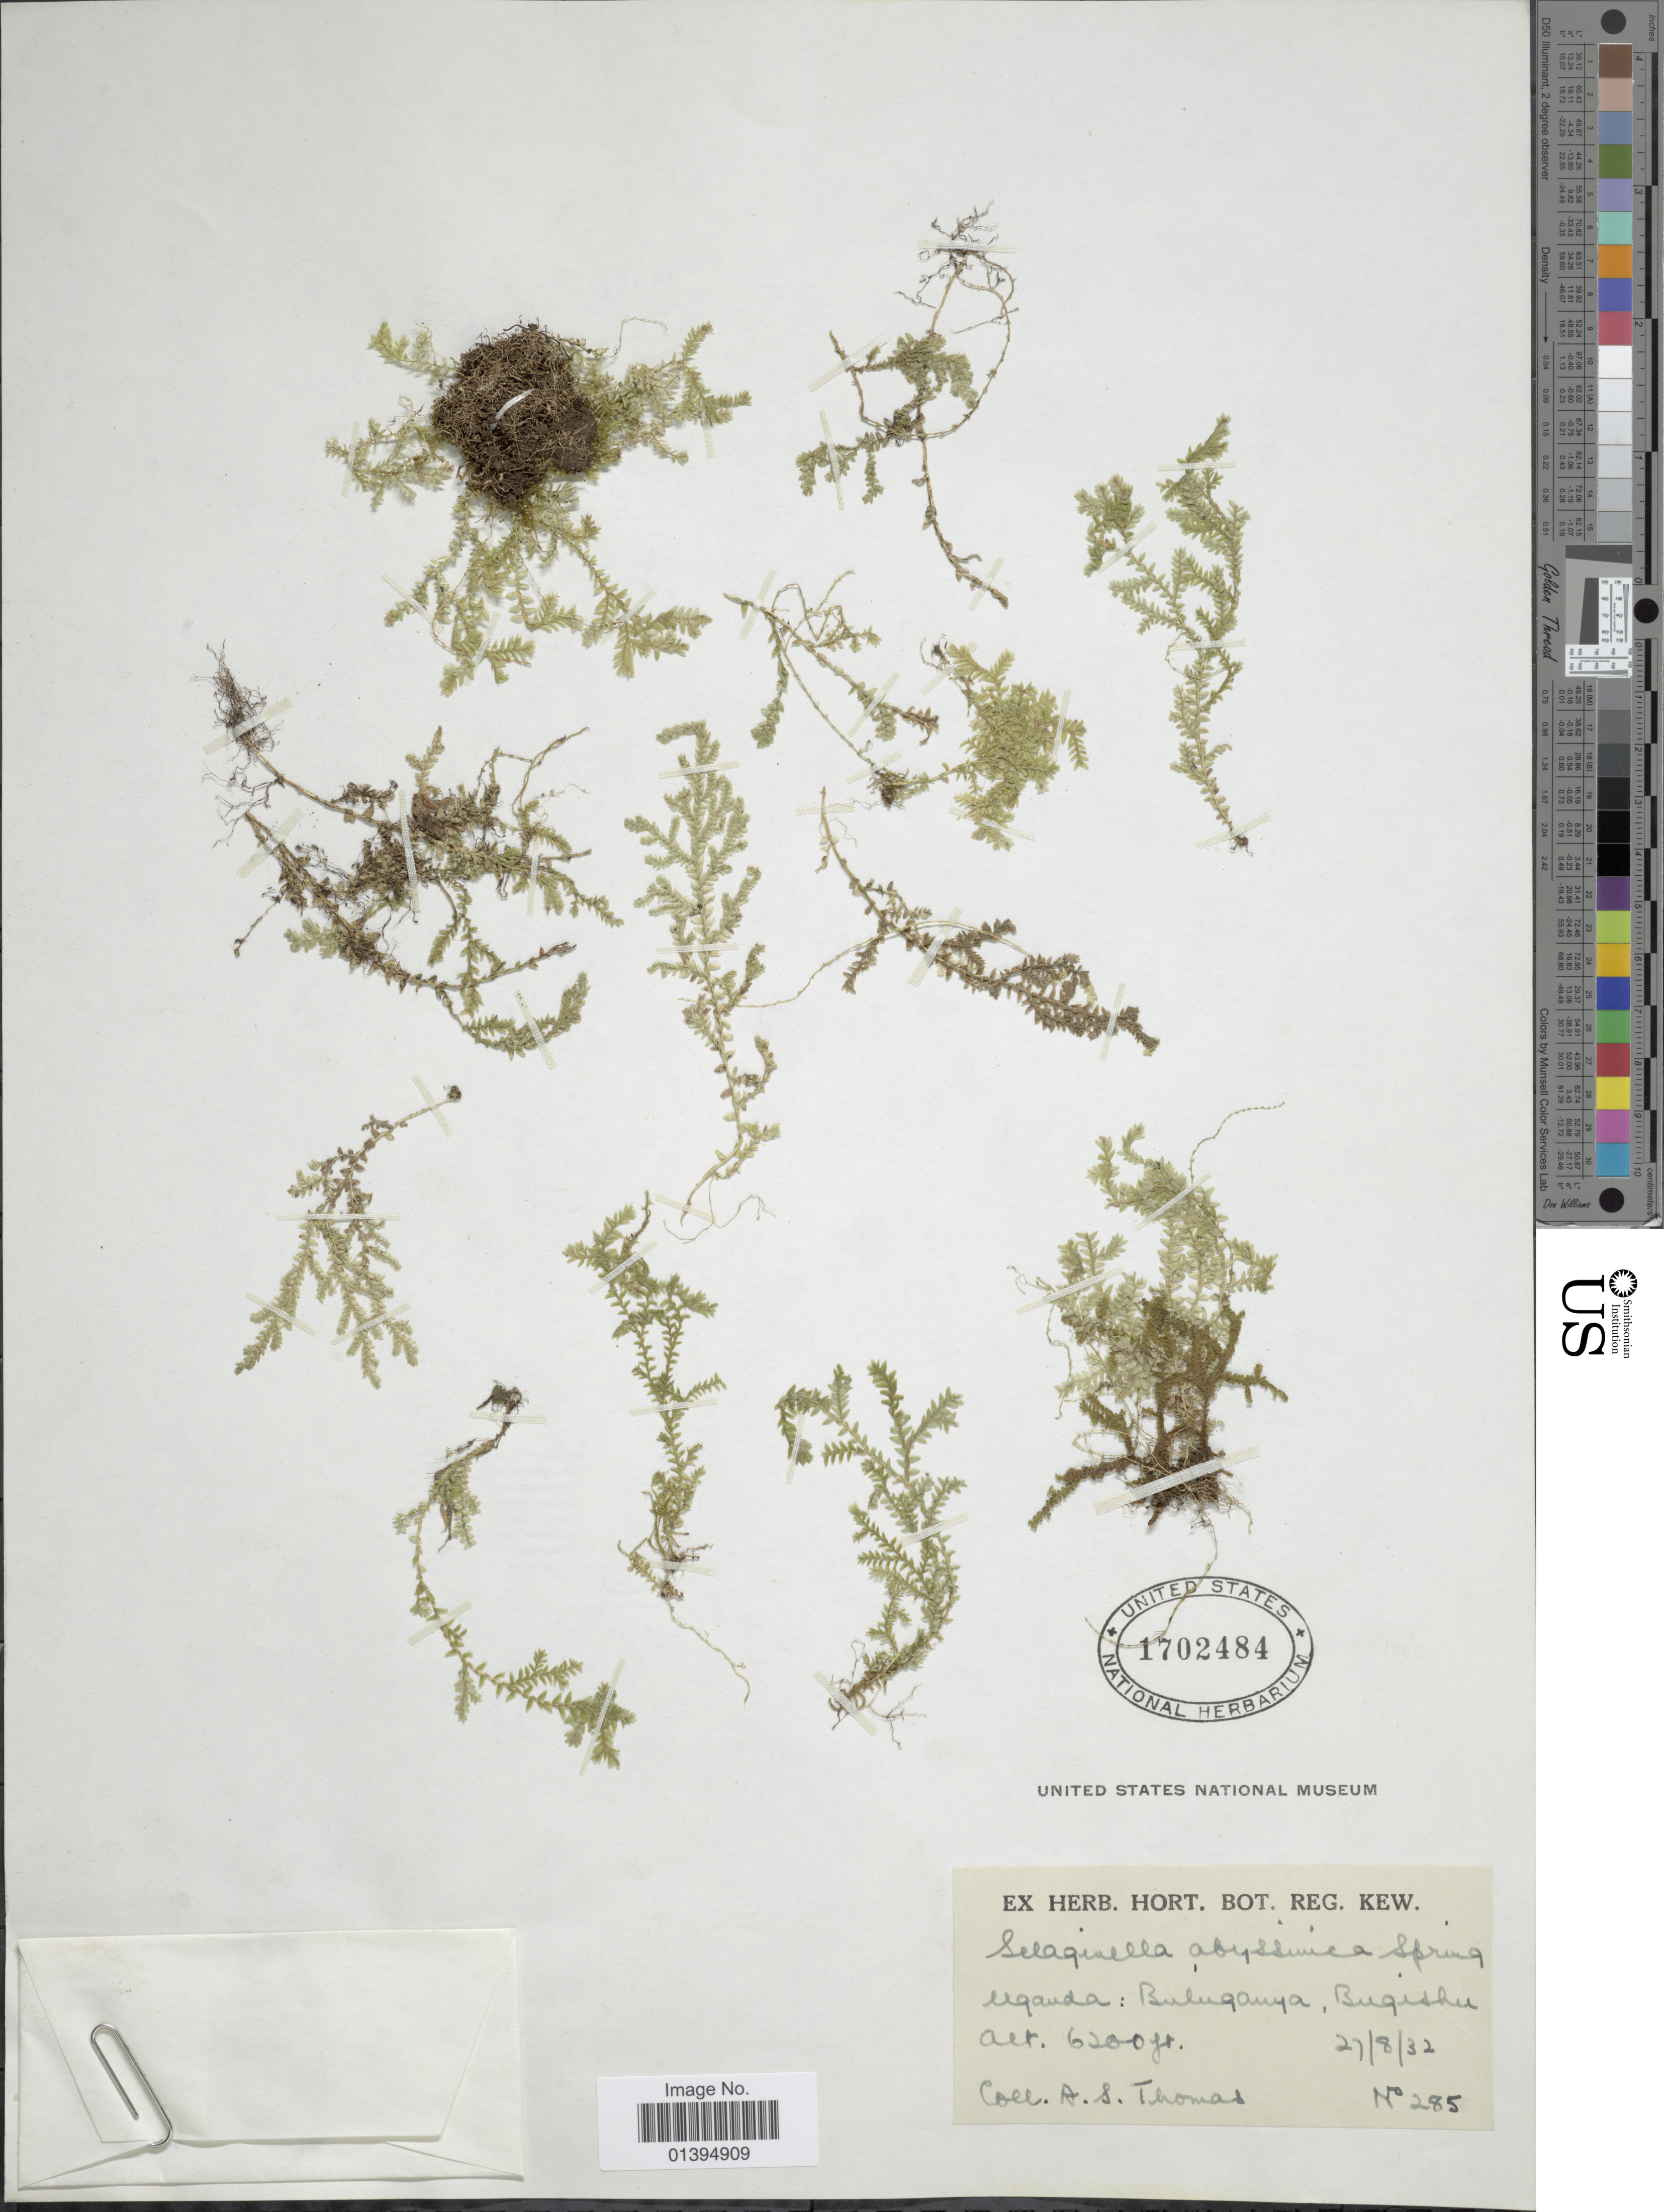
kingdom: Plantae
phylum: Tracheophyta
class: Lycopodiopsida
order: Selaginellales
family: Selaginellaceae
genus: Selaginella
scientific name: Selaginella abyssinica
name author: Spring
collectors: A. Thomas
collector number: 285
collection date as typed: Transcribed d/m/y: 27/8/32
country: Uganda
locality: Buluganya, Bugishu.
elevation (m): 1890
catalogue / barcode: US 1702484